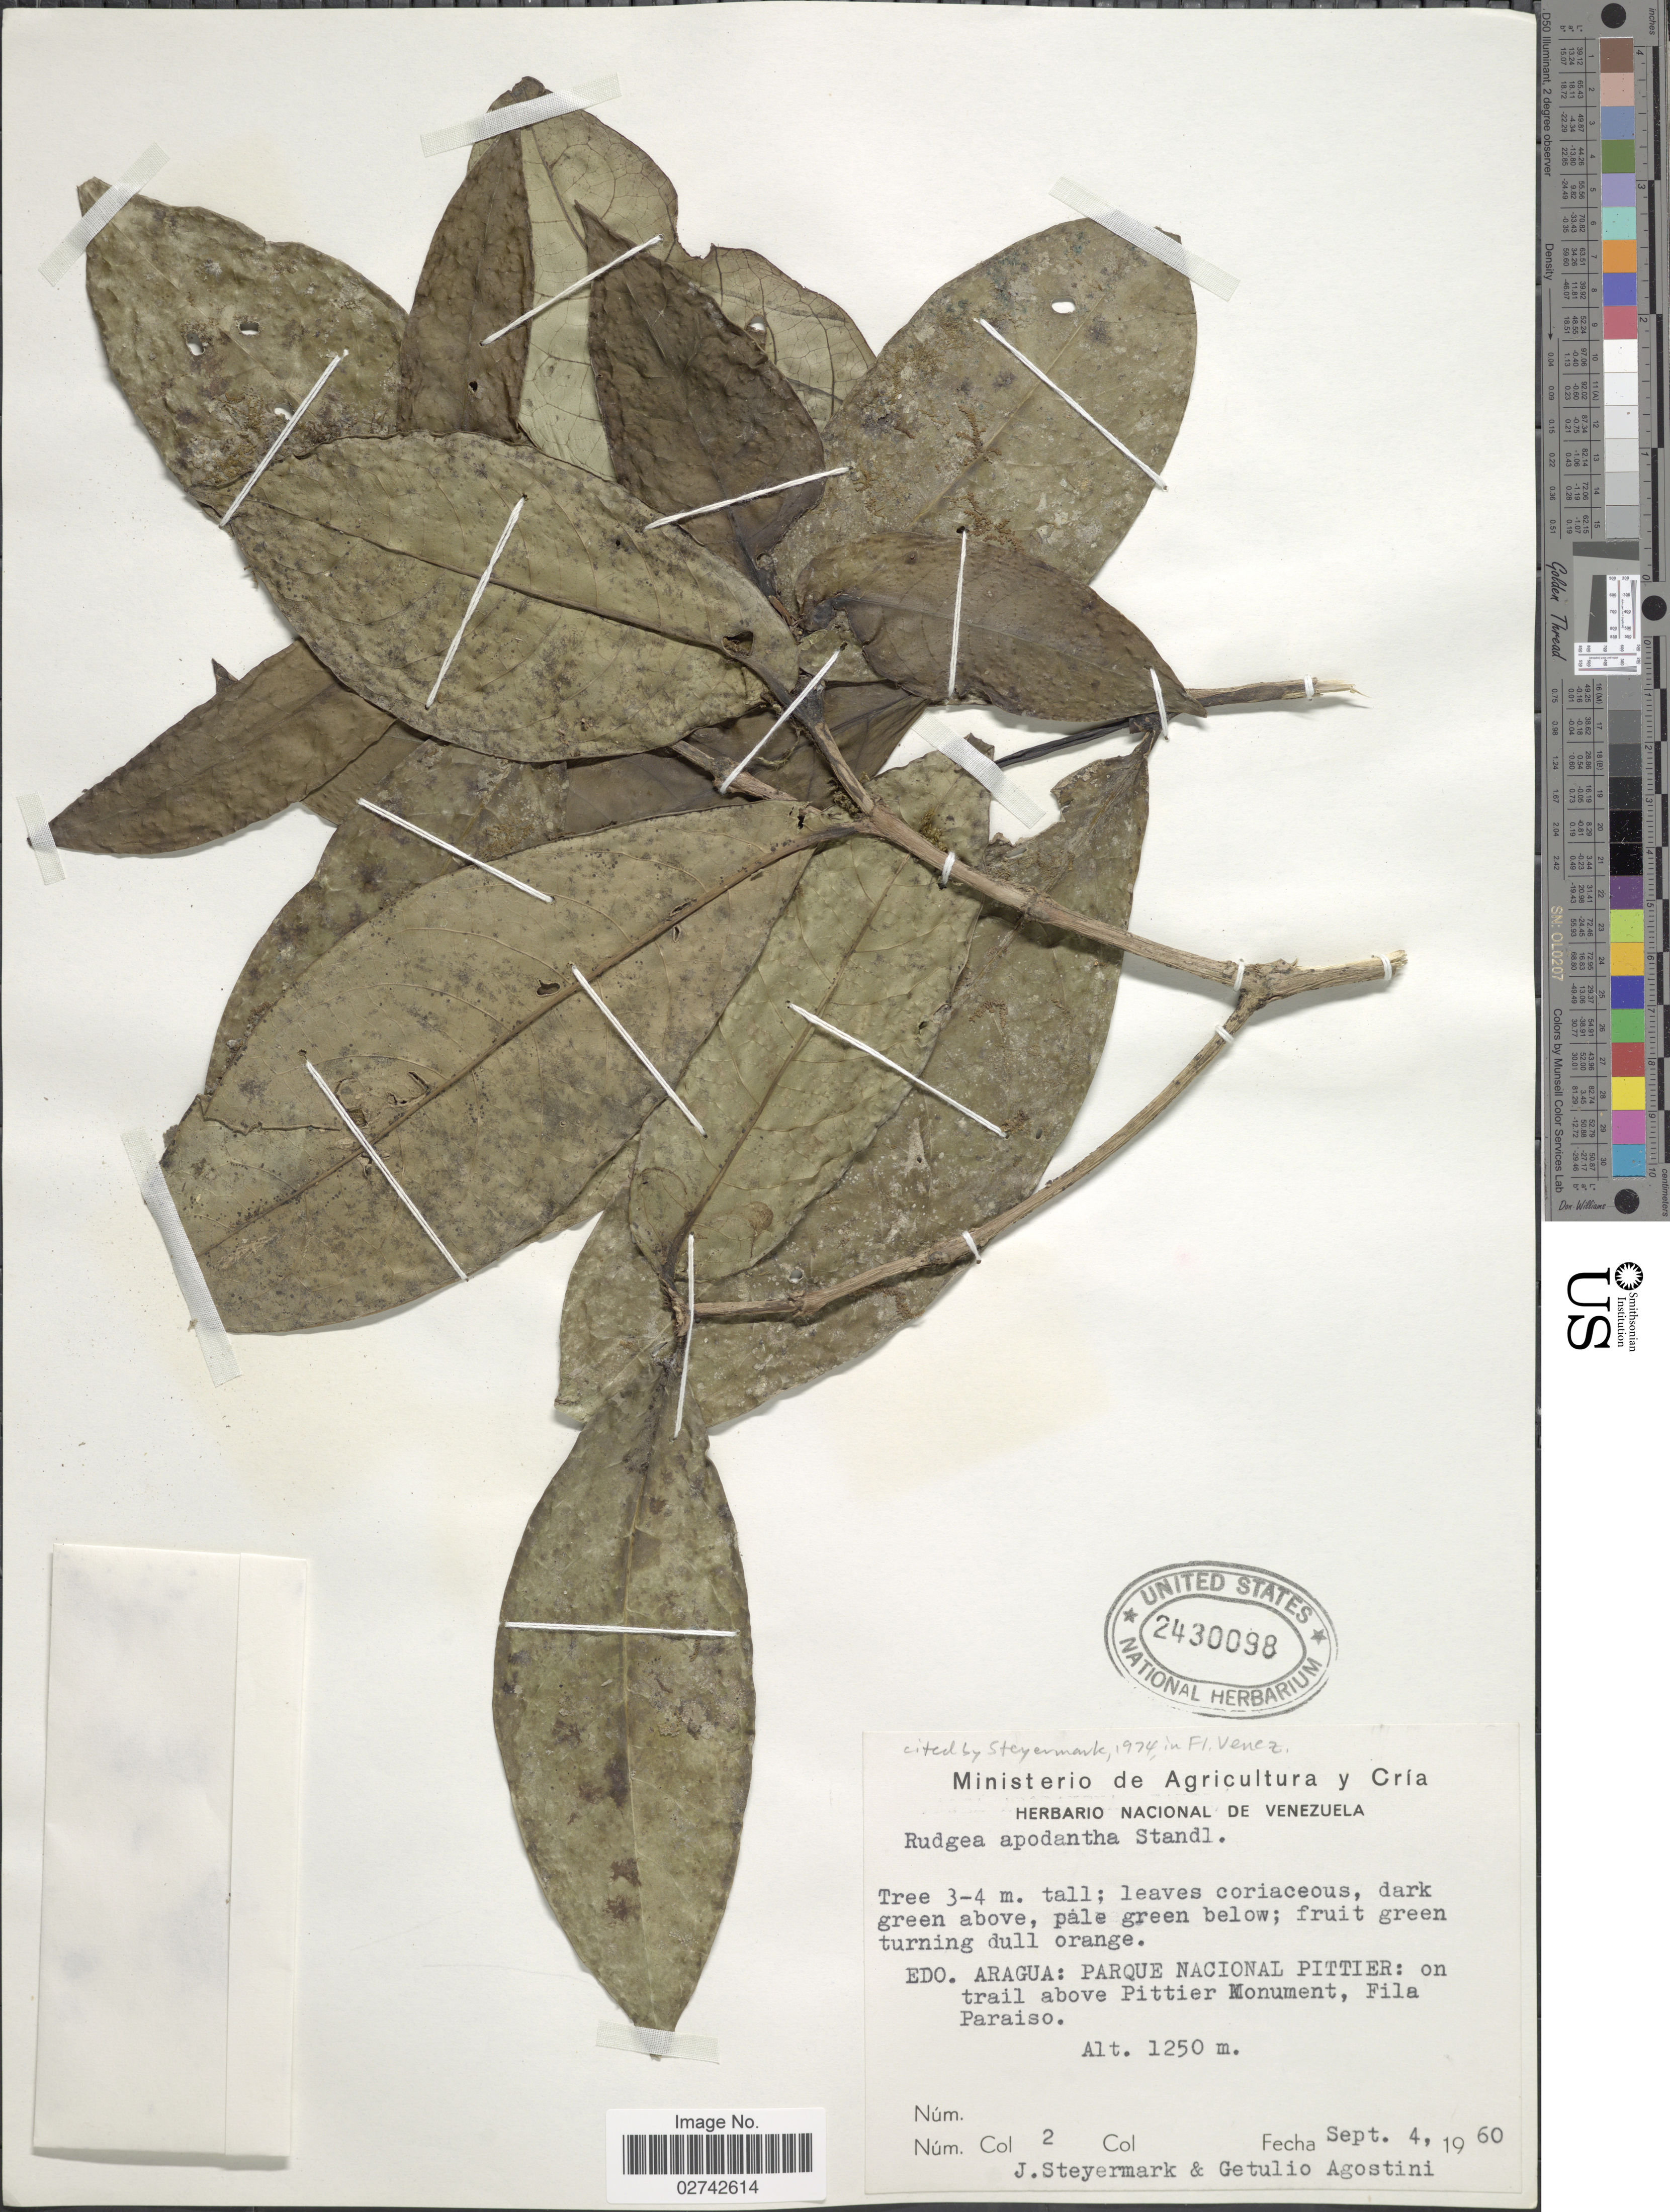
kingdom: Plantae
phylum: Tracheophyta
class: Magnoliopsida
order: Gentianales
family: Rubiaceae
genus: Rudgea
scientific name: Rudgea apodantha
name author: Standl.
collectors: J. Steyermark & G. Agostini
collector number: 2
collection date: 1960-09-04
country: Venezuela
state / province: Aragua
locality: Edo. Aragua: Parque Nacional Pittier: on trail above Pittier Monument, Fila Paraiso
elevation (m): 1250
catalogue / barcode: US 2430098